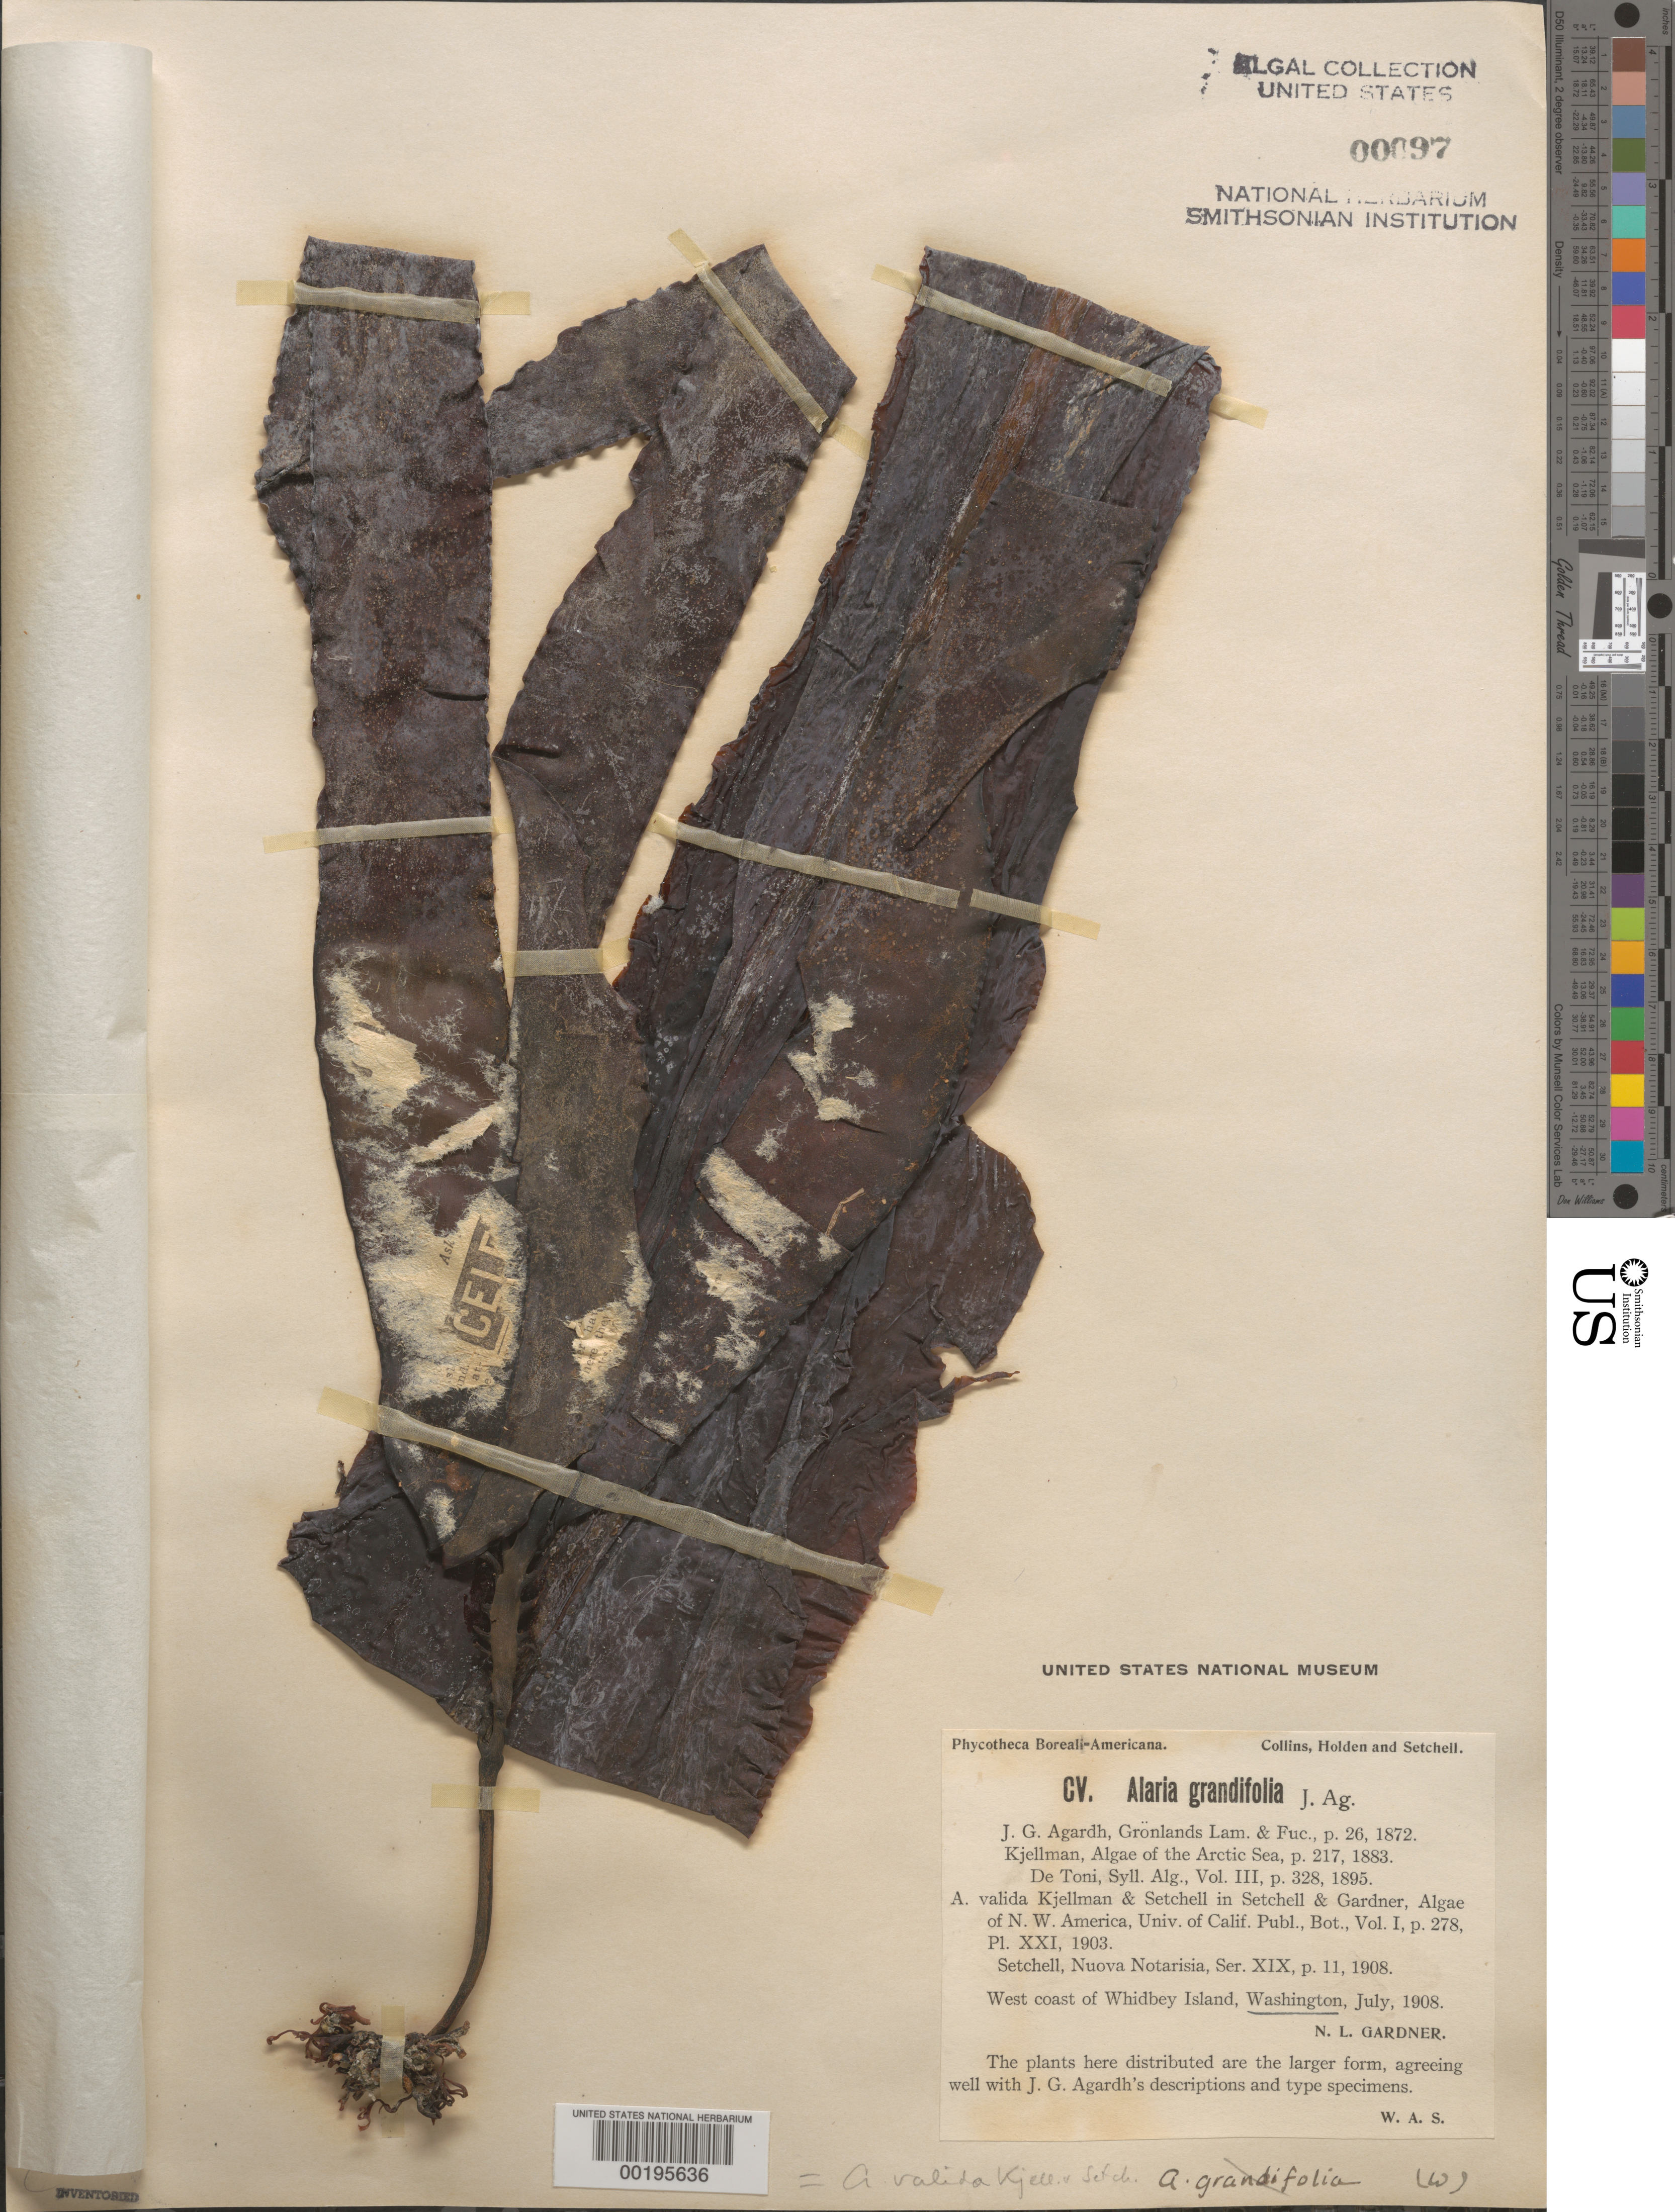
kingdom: Chromista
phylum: Ochrophyta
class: Phaeophyceae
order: Laminariales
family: Alariaceae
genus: Alaria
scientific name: Alaria marginata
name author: Postels & Rupr.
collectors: N. Gardner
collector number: PB-A Cv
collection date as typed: Jul 1908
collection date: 1908-07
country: United States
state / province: Washington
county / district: Island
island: Whidbey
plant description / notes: Collins, Holden & Setchell, Phycotheca Boreali-Americana, as Alaria grandifolia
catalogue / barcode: US 97